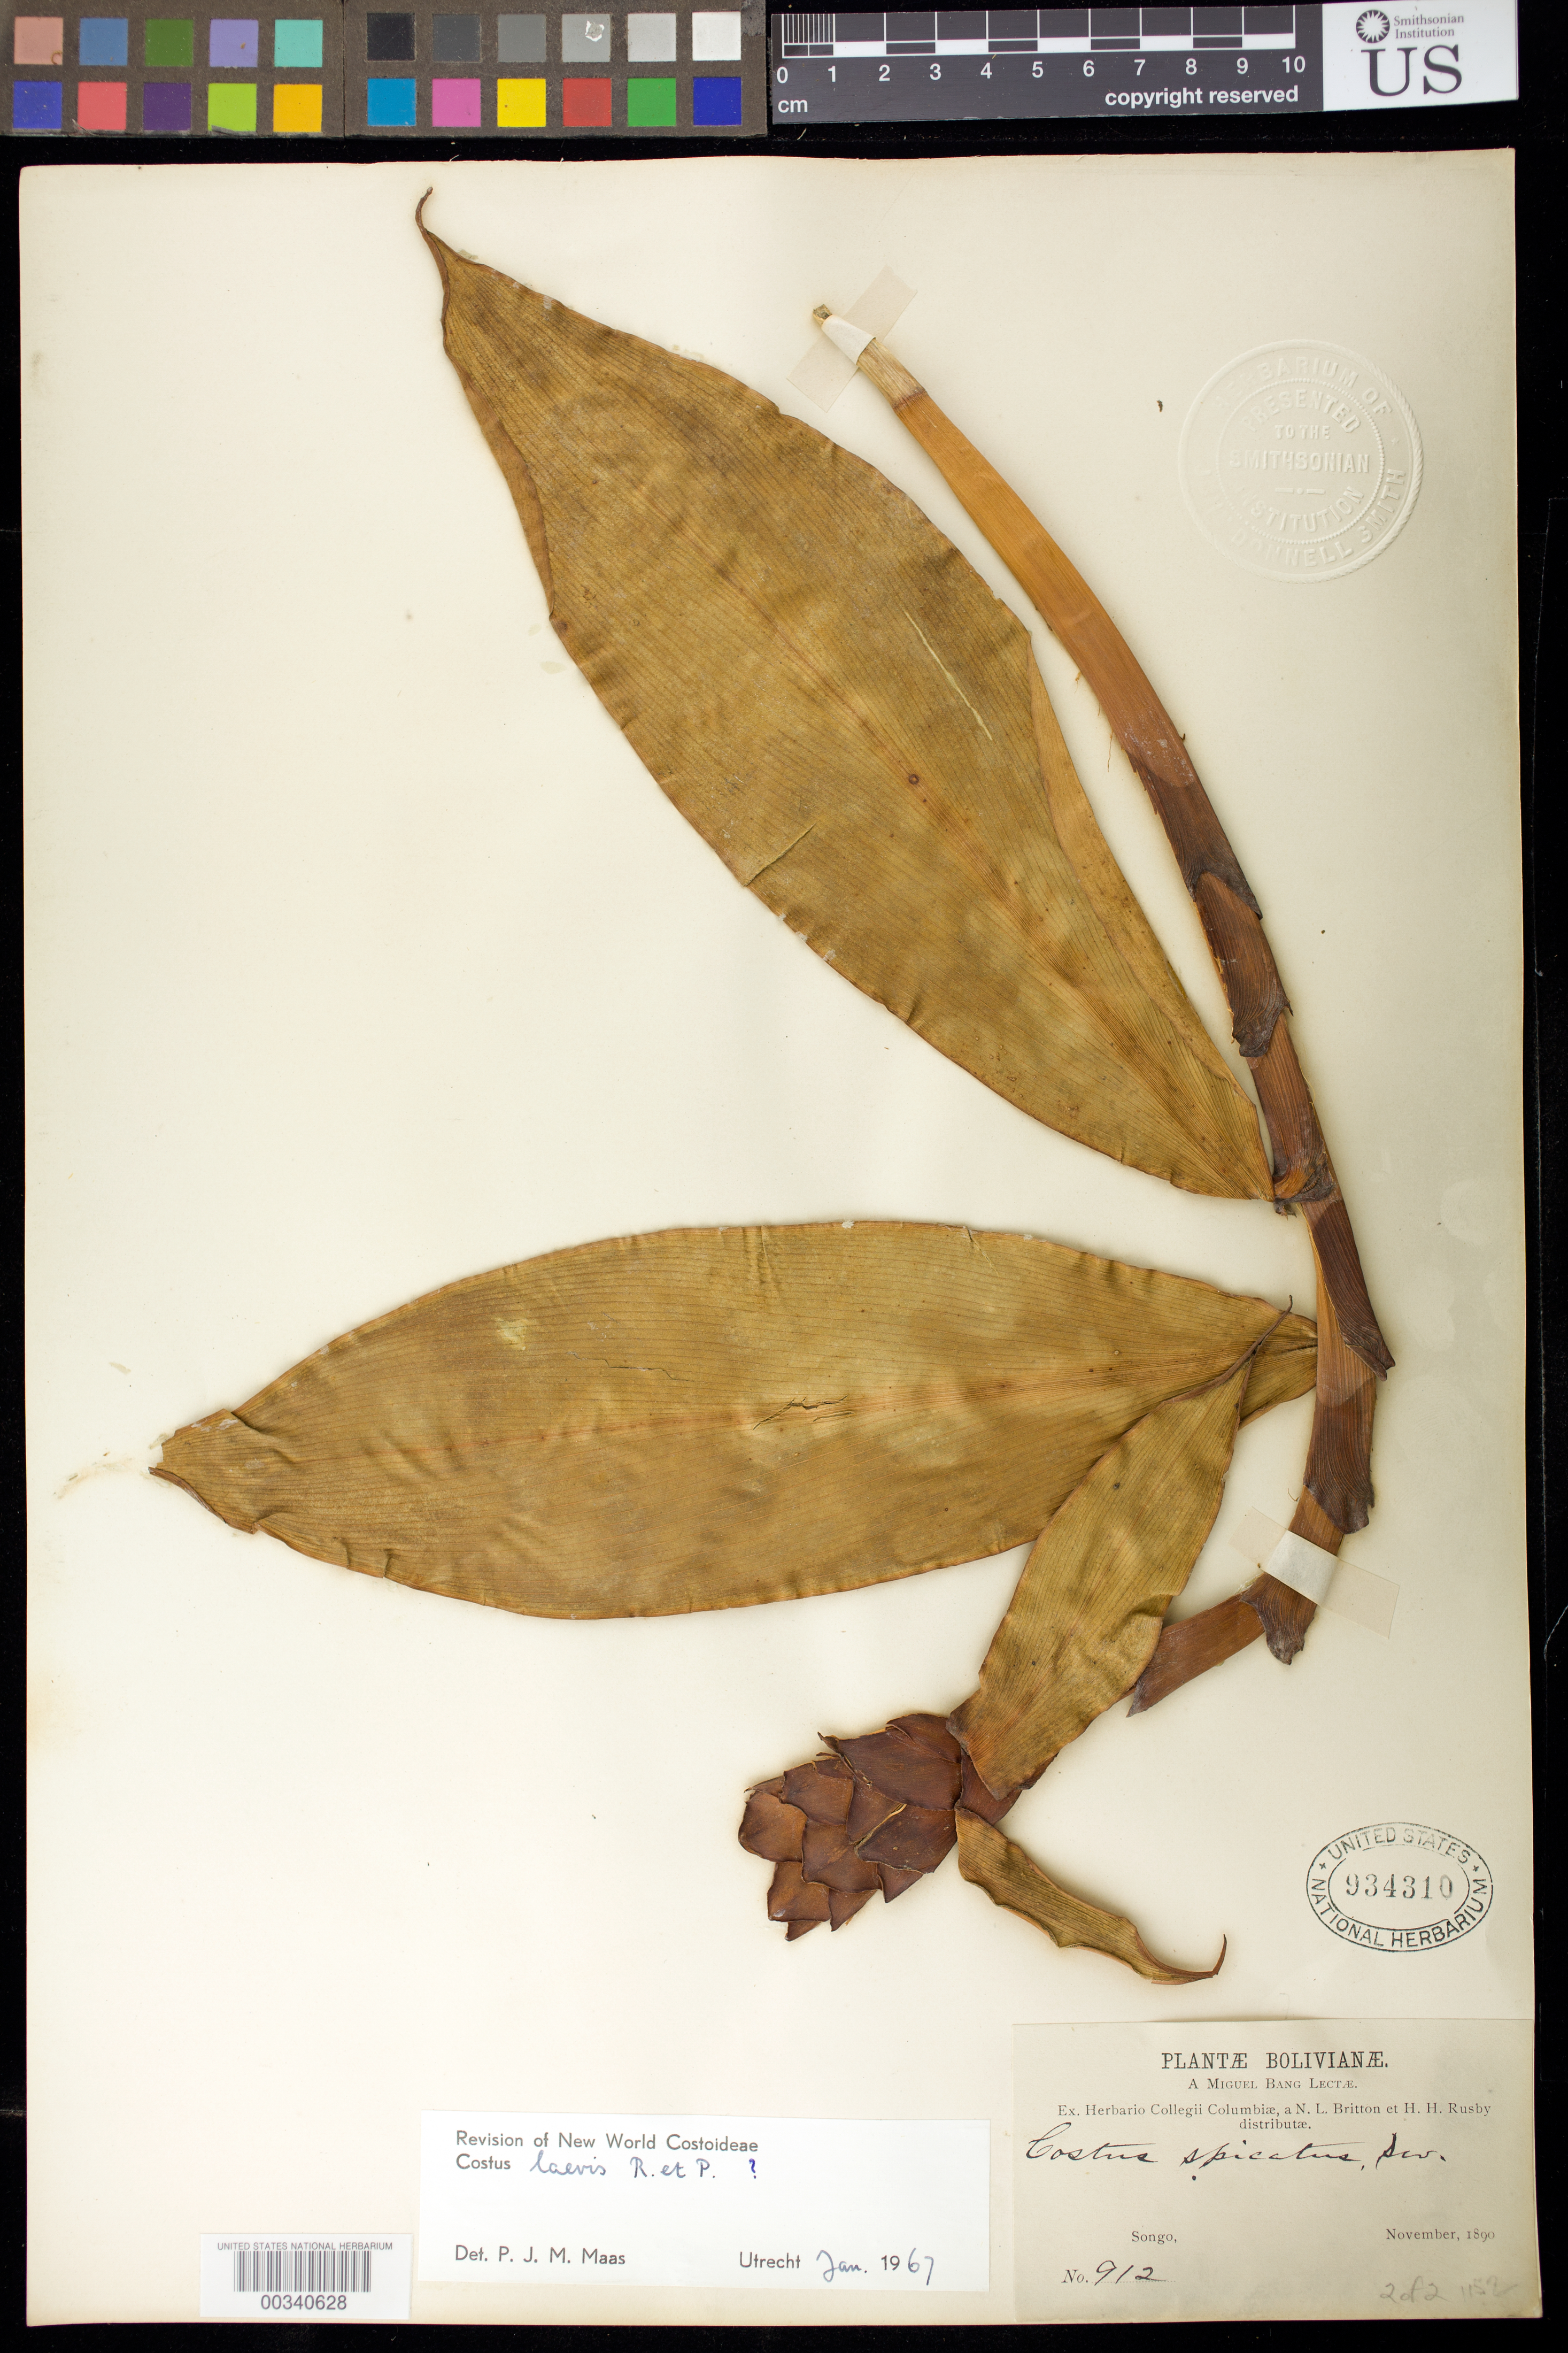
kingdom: Plantae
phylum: Tracheophyta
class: Liliopsida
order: Zingiberales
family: Costaceae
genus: Costus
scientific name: Costus laevis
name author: Ruiz & Pav.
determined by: Maas, Paul J. M.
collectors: M. Bang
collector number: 912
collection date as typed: Nov 1890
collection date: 1890-11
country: Bolivia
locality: Songo.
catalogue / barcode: US 934310